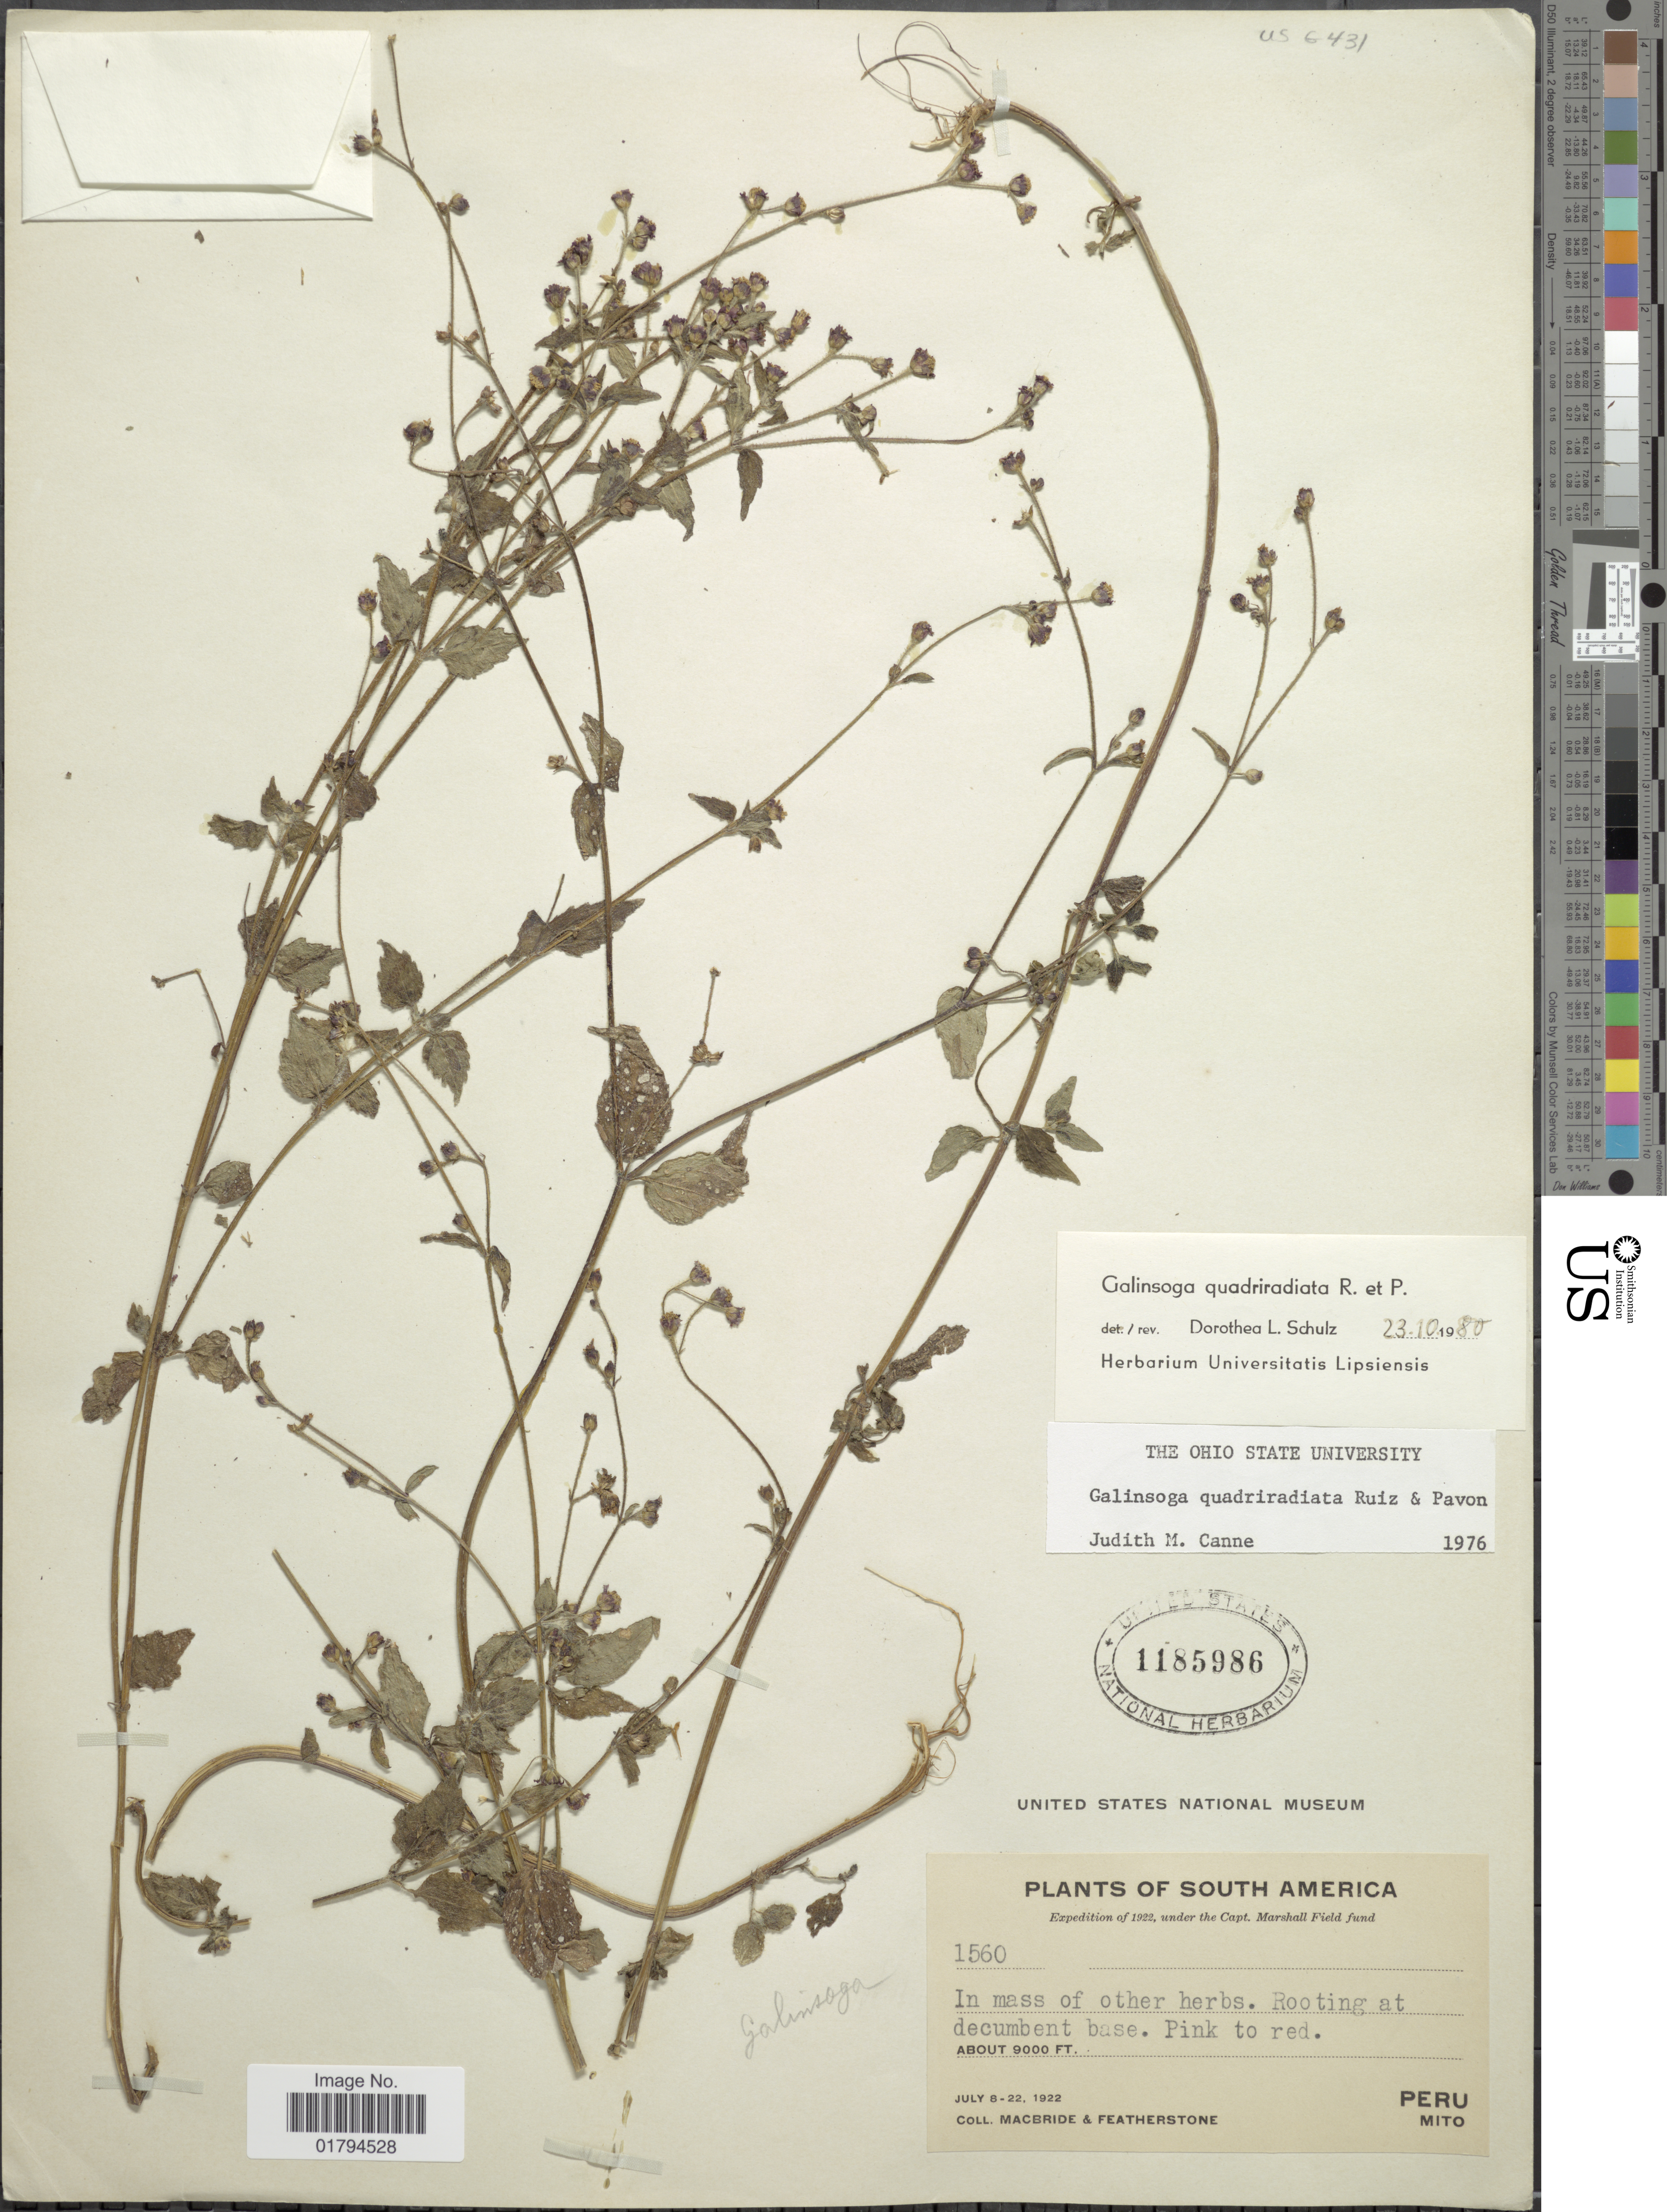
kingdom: Plantae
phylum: Tracheophyta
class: Magnoliopsida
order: Asterales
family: Asteraceae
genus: Galinsoga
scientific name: Galinsoga quadriradiata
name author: Ruiz & Pav.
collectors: Macbride, -- & -. Featherstone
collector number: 1560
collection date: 1922-07-08/1922-07-22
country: Peru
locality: Mito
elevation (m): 2743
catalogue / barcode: US 1185986